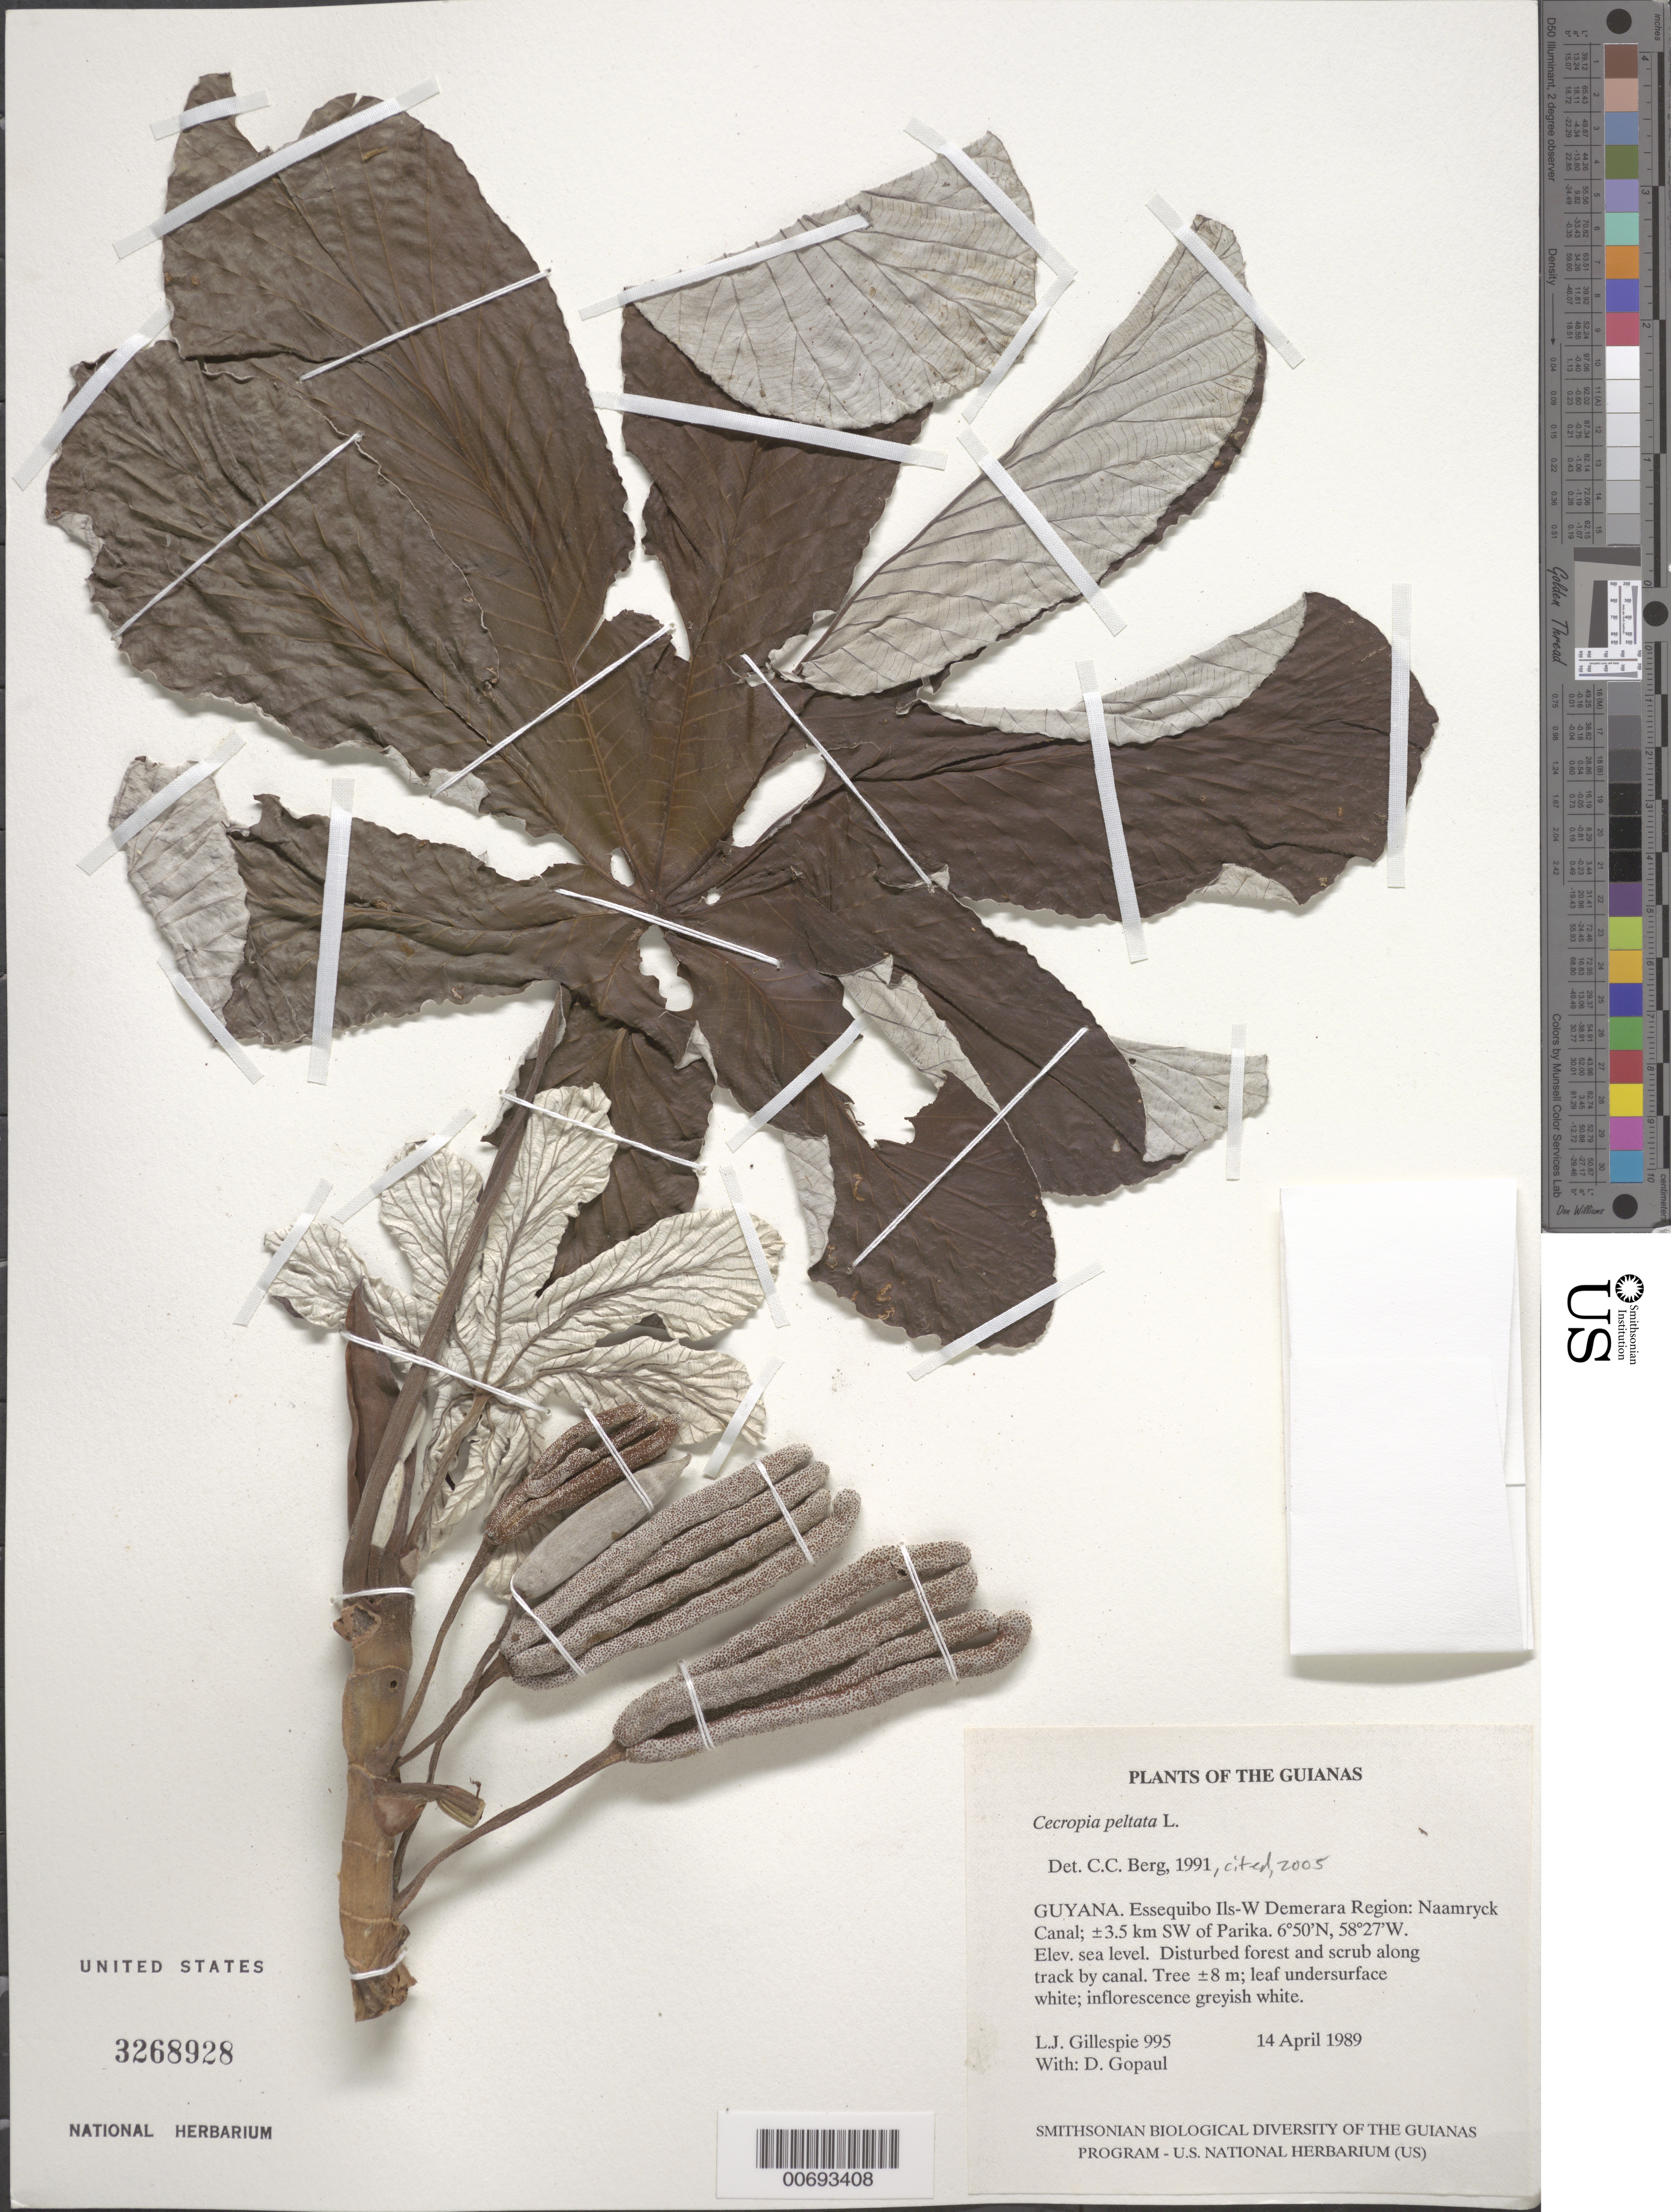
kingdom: Plantae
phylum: Tracheophyta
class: Magnoliopsida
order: Rosales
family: Urticaceae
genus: Cecropia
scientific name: Cecropia peltata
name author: L.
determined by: Berg, C. C.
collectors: L. J. Gillespie & D. Gopaul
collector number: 995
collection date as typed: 14 April 1989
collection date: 1989-04-14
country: Guyana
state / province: Essequibo Isl-W. Demerara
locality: Naamryck Canal; ±3.5 km SW of Parika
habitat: Disturbed forest and scrub along track by canal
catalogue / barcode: US 3268928